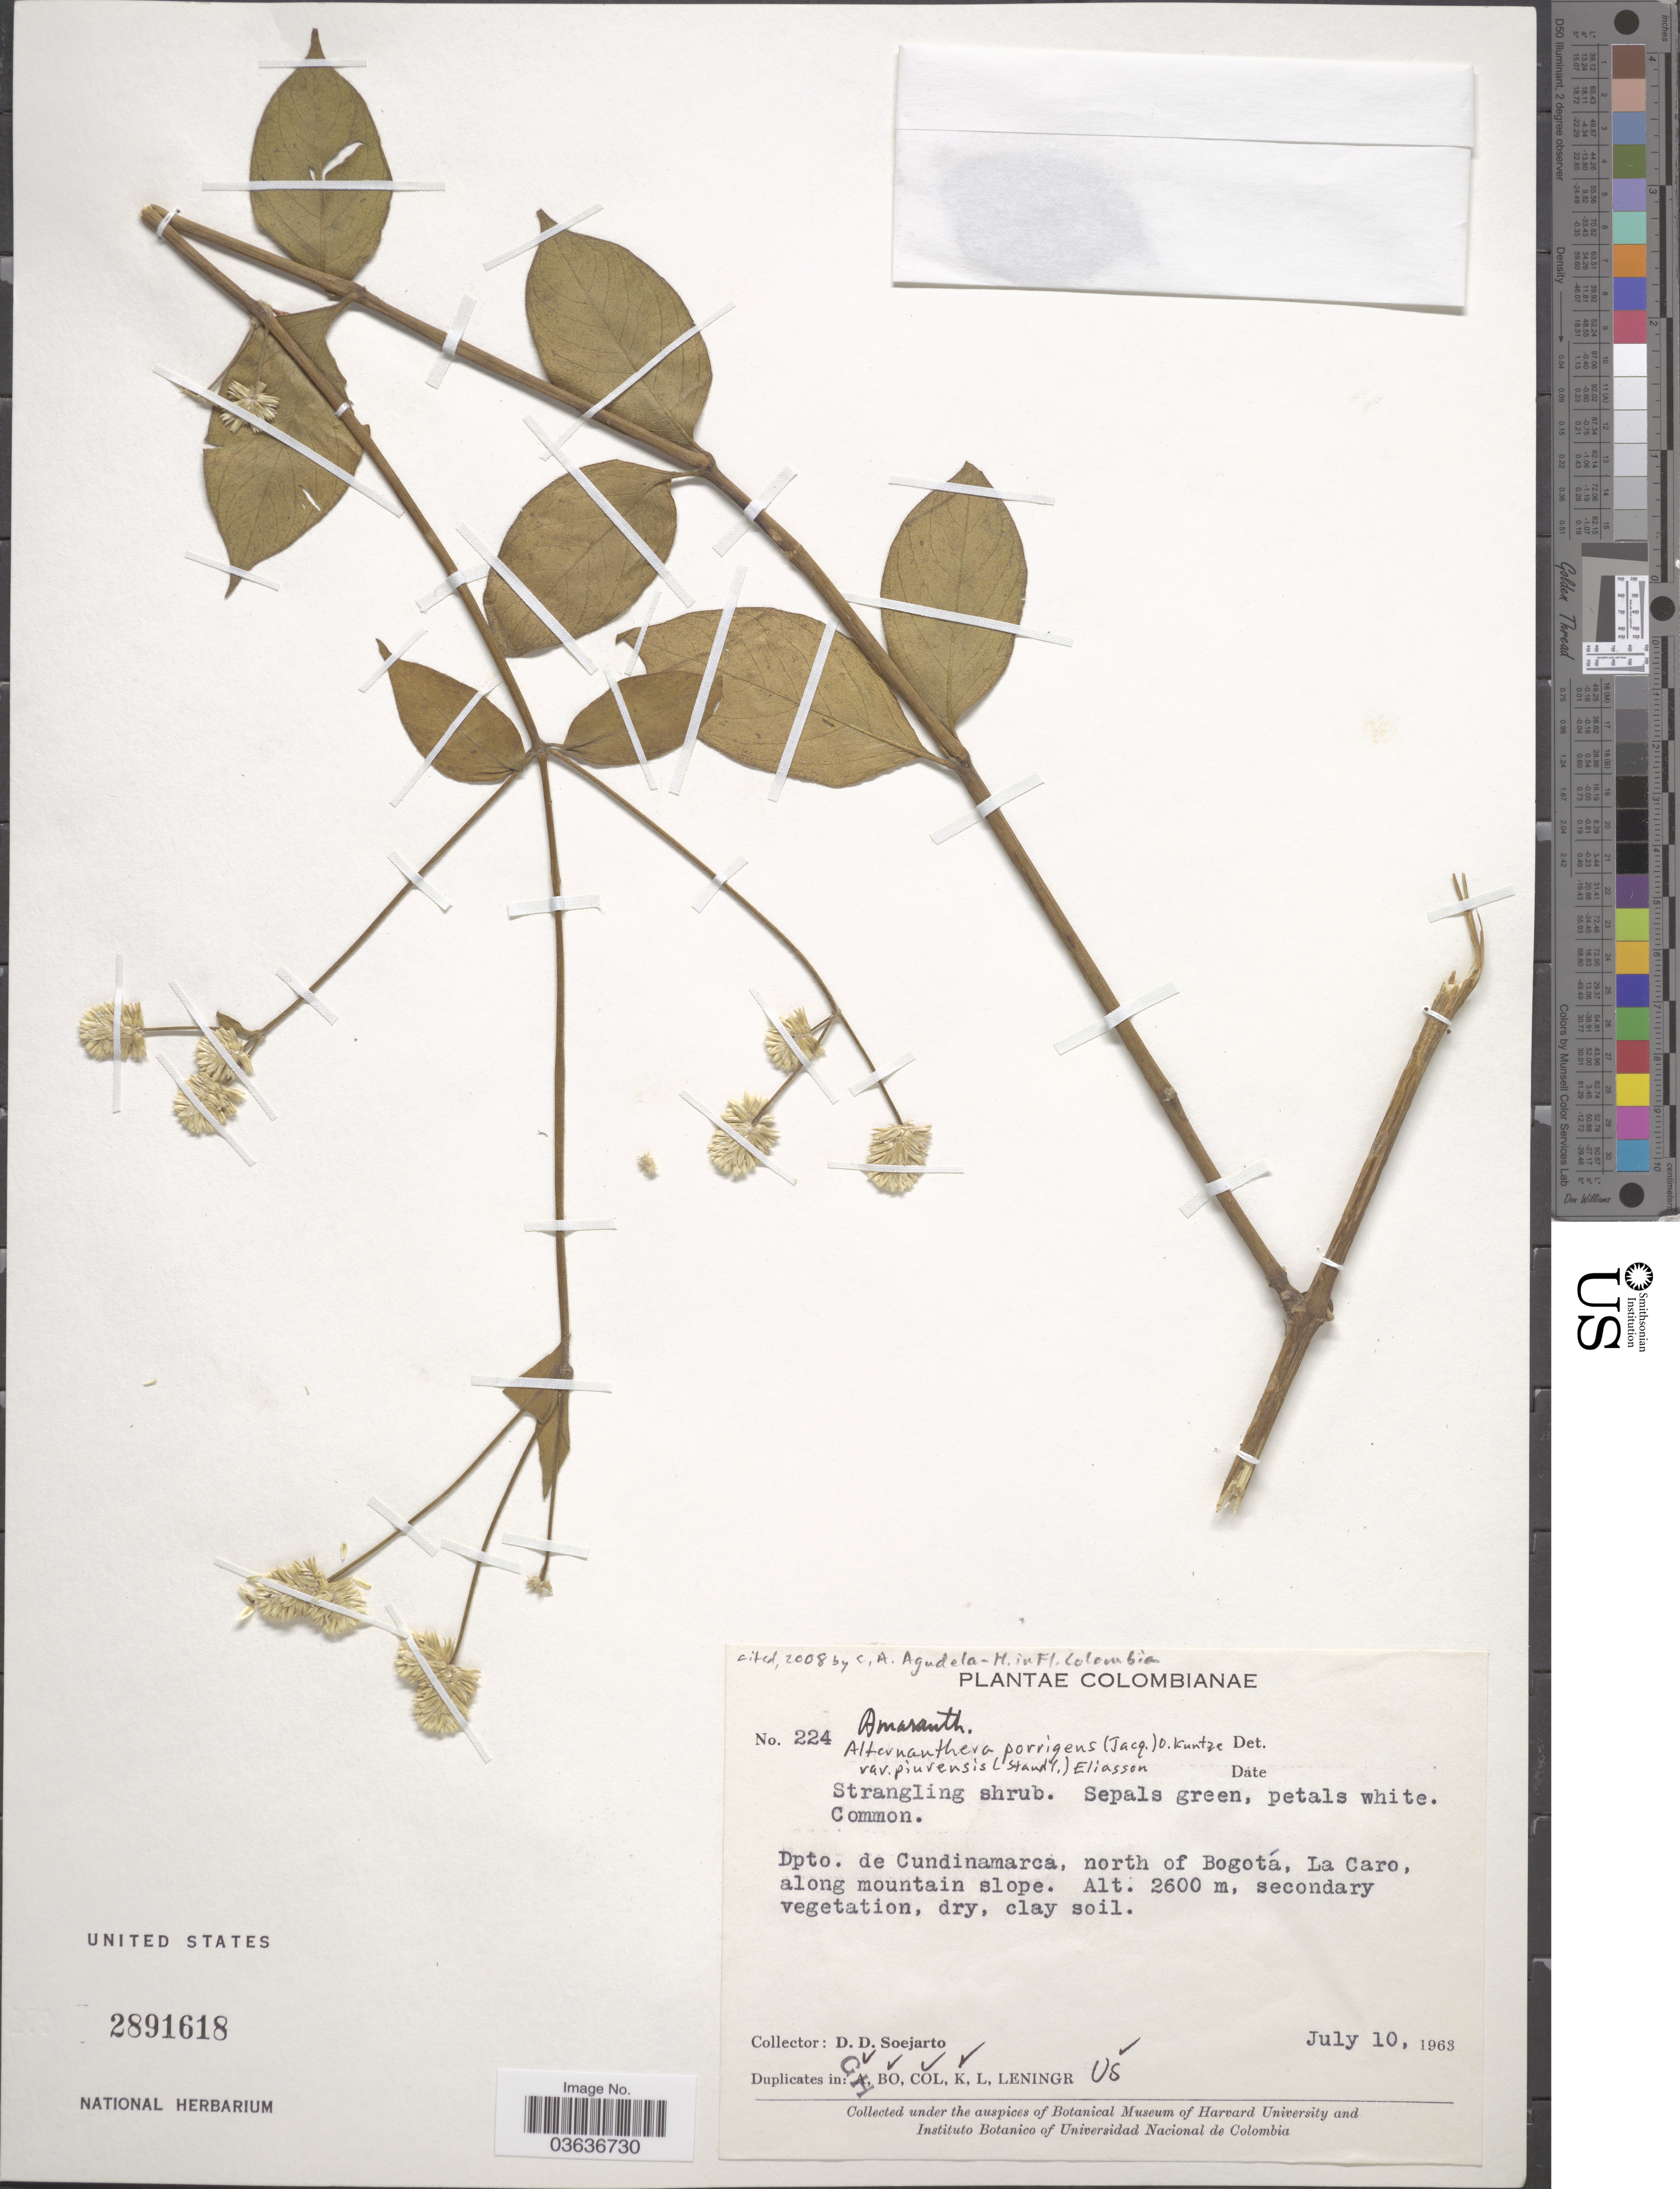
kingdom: Plantae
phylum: Tracheophyta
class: Magnoliopsida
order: Caryophyllales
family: Amaranthaceae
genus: Alternanthera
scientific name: Alternanthera porrigens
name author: (Jacq.) Kuntze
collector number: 224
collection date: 1963-07-10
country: Colombia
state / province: Cundinamarca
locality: Dpto. de Cundinamarca, north of Bogotá, La Caro.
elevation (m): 2600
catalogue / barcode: US 2891618